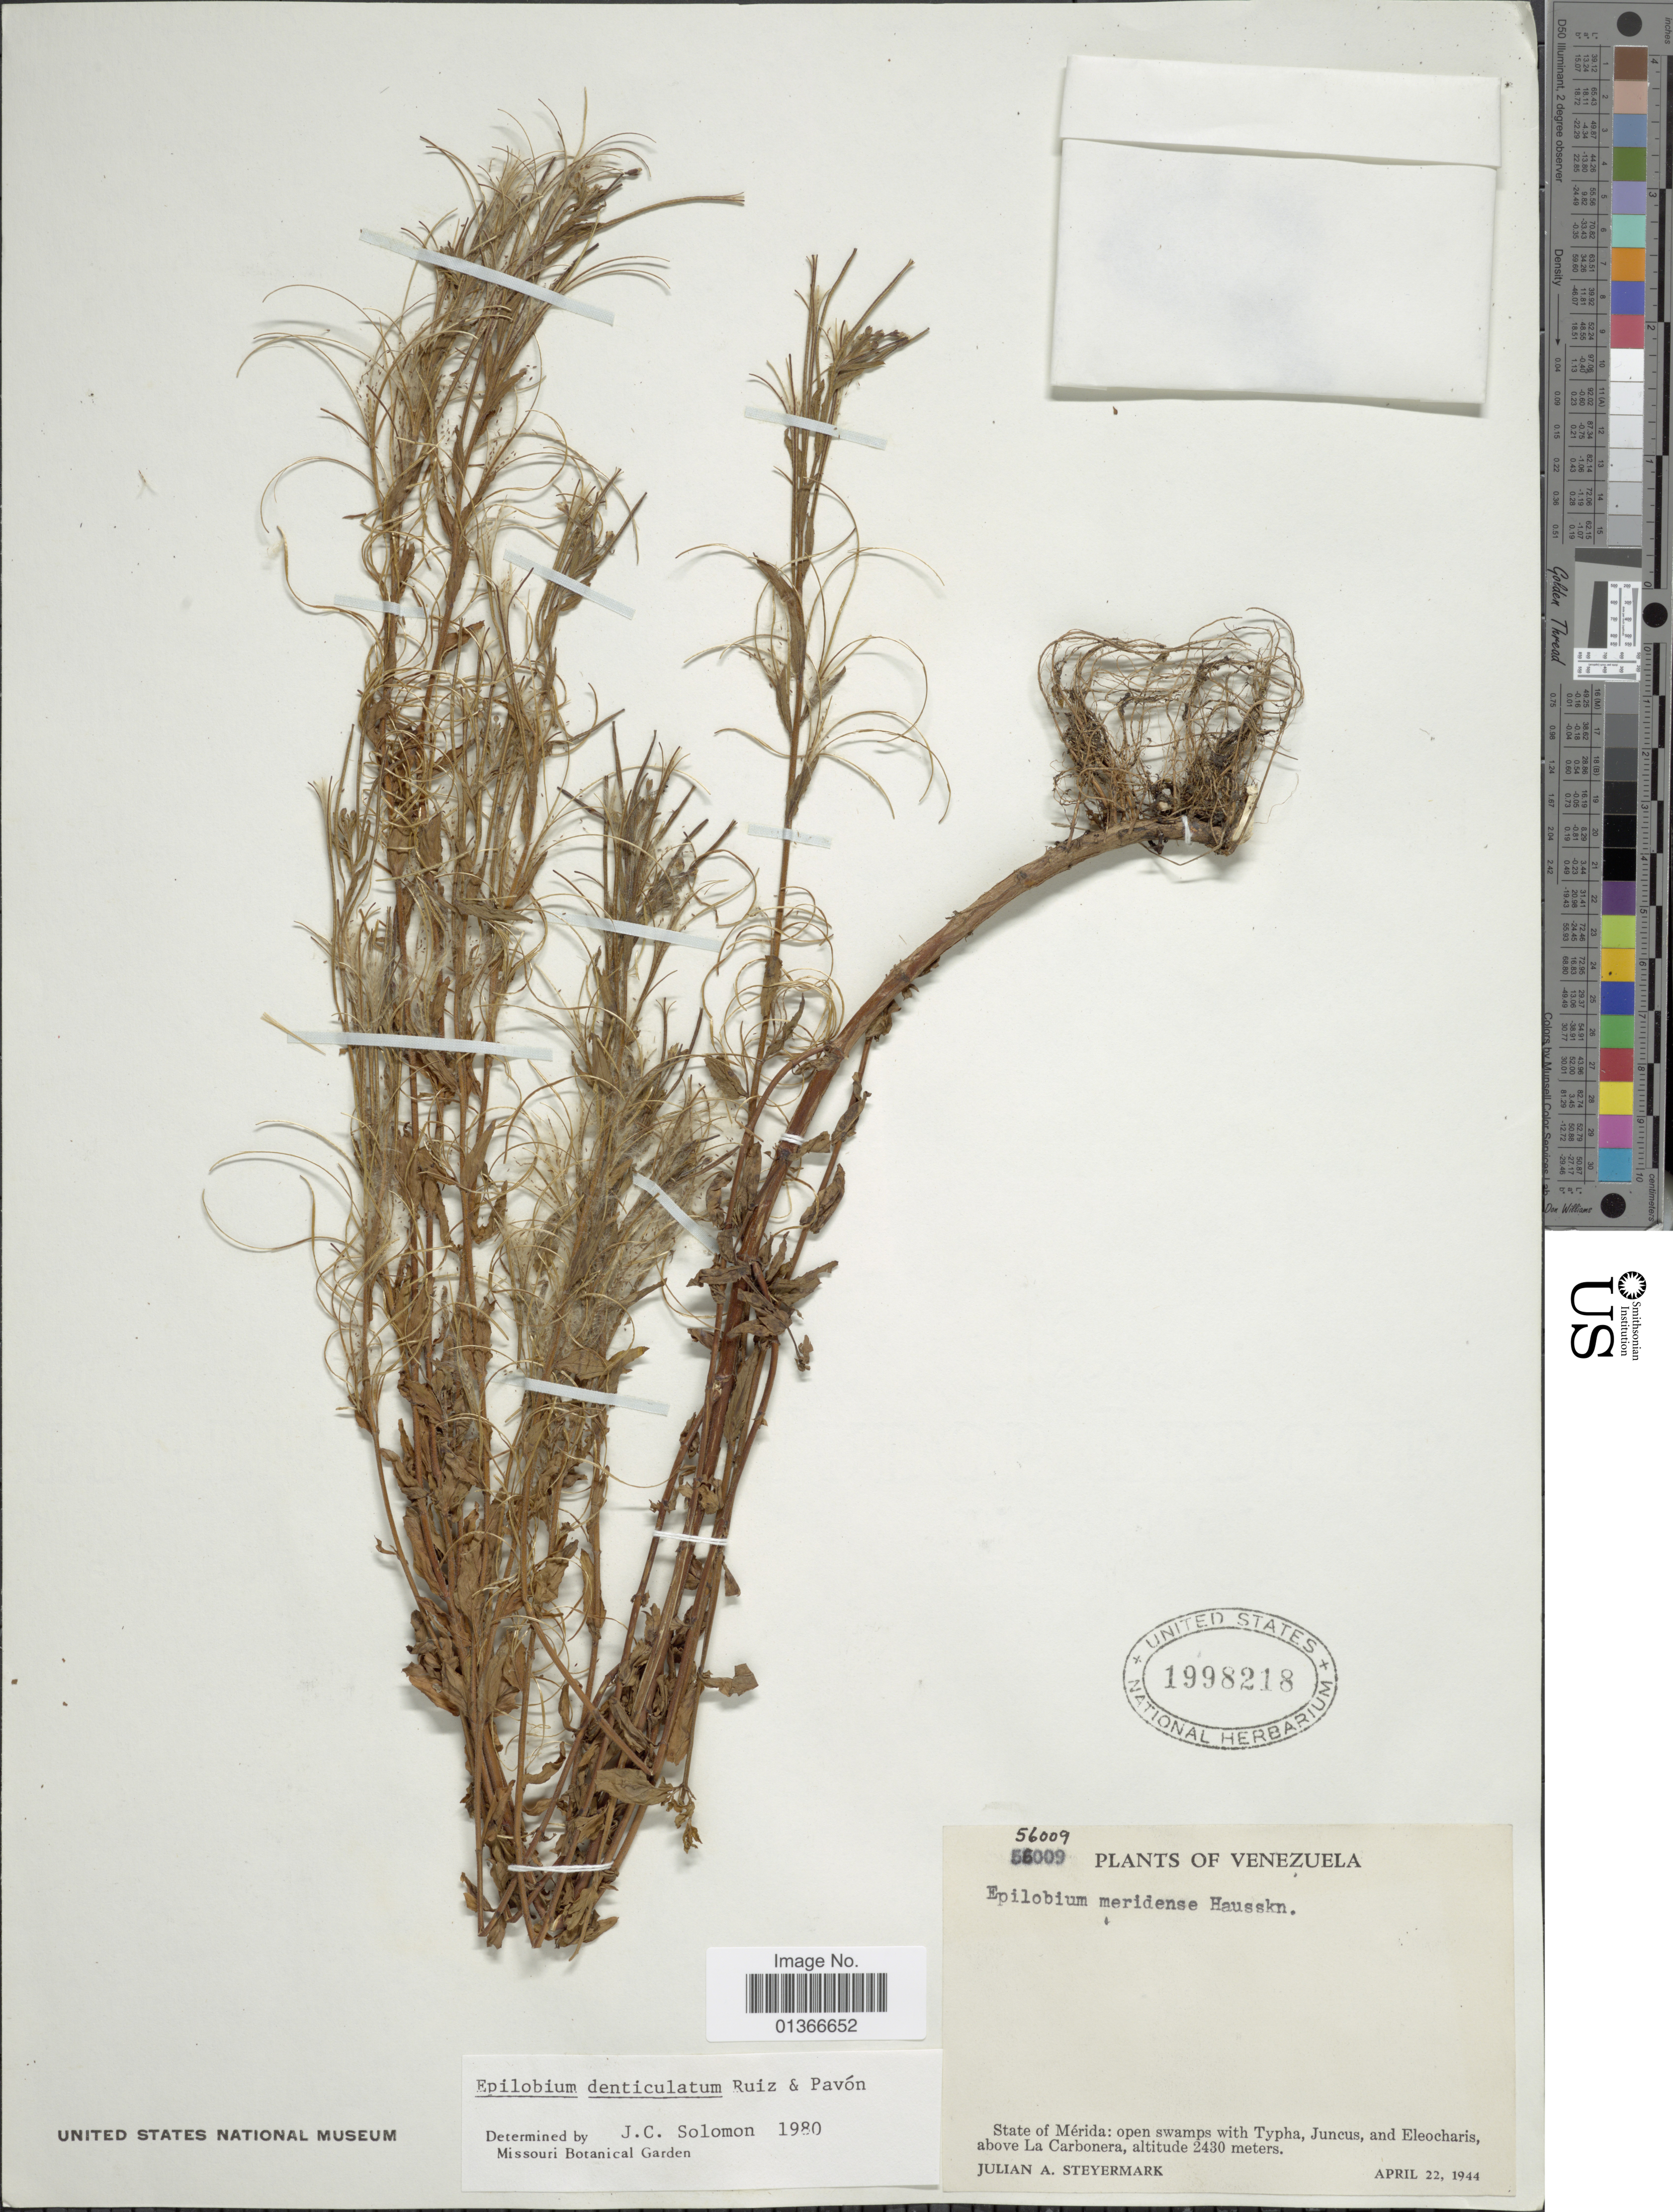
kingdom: Plantae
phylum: Tracheophyta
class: Magnoliopsida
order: Myrtales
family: Onagraceae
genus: Epilobium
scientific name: Epilobium denticulatum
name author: Ruiz & Pav.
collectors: J. Steyermark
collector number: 56009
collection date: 1944-04-22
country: Venezuela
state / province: Mérida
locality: Above La Carbonera.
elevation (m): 2430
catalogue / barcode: US 1998218